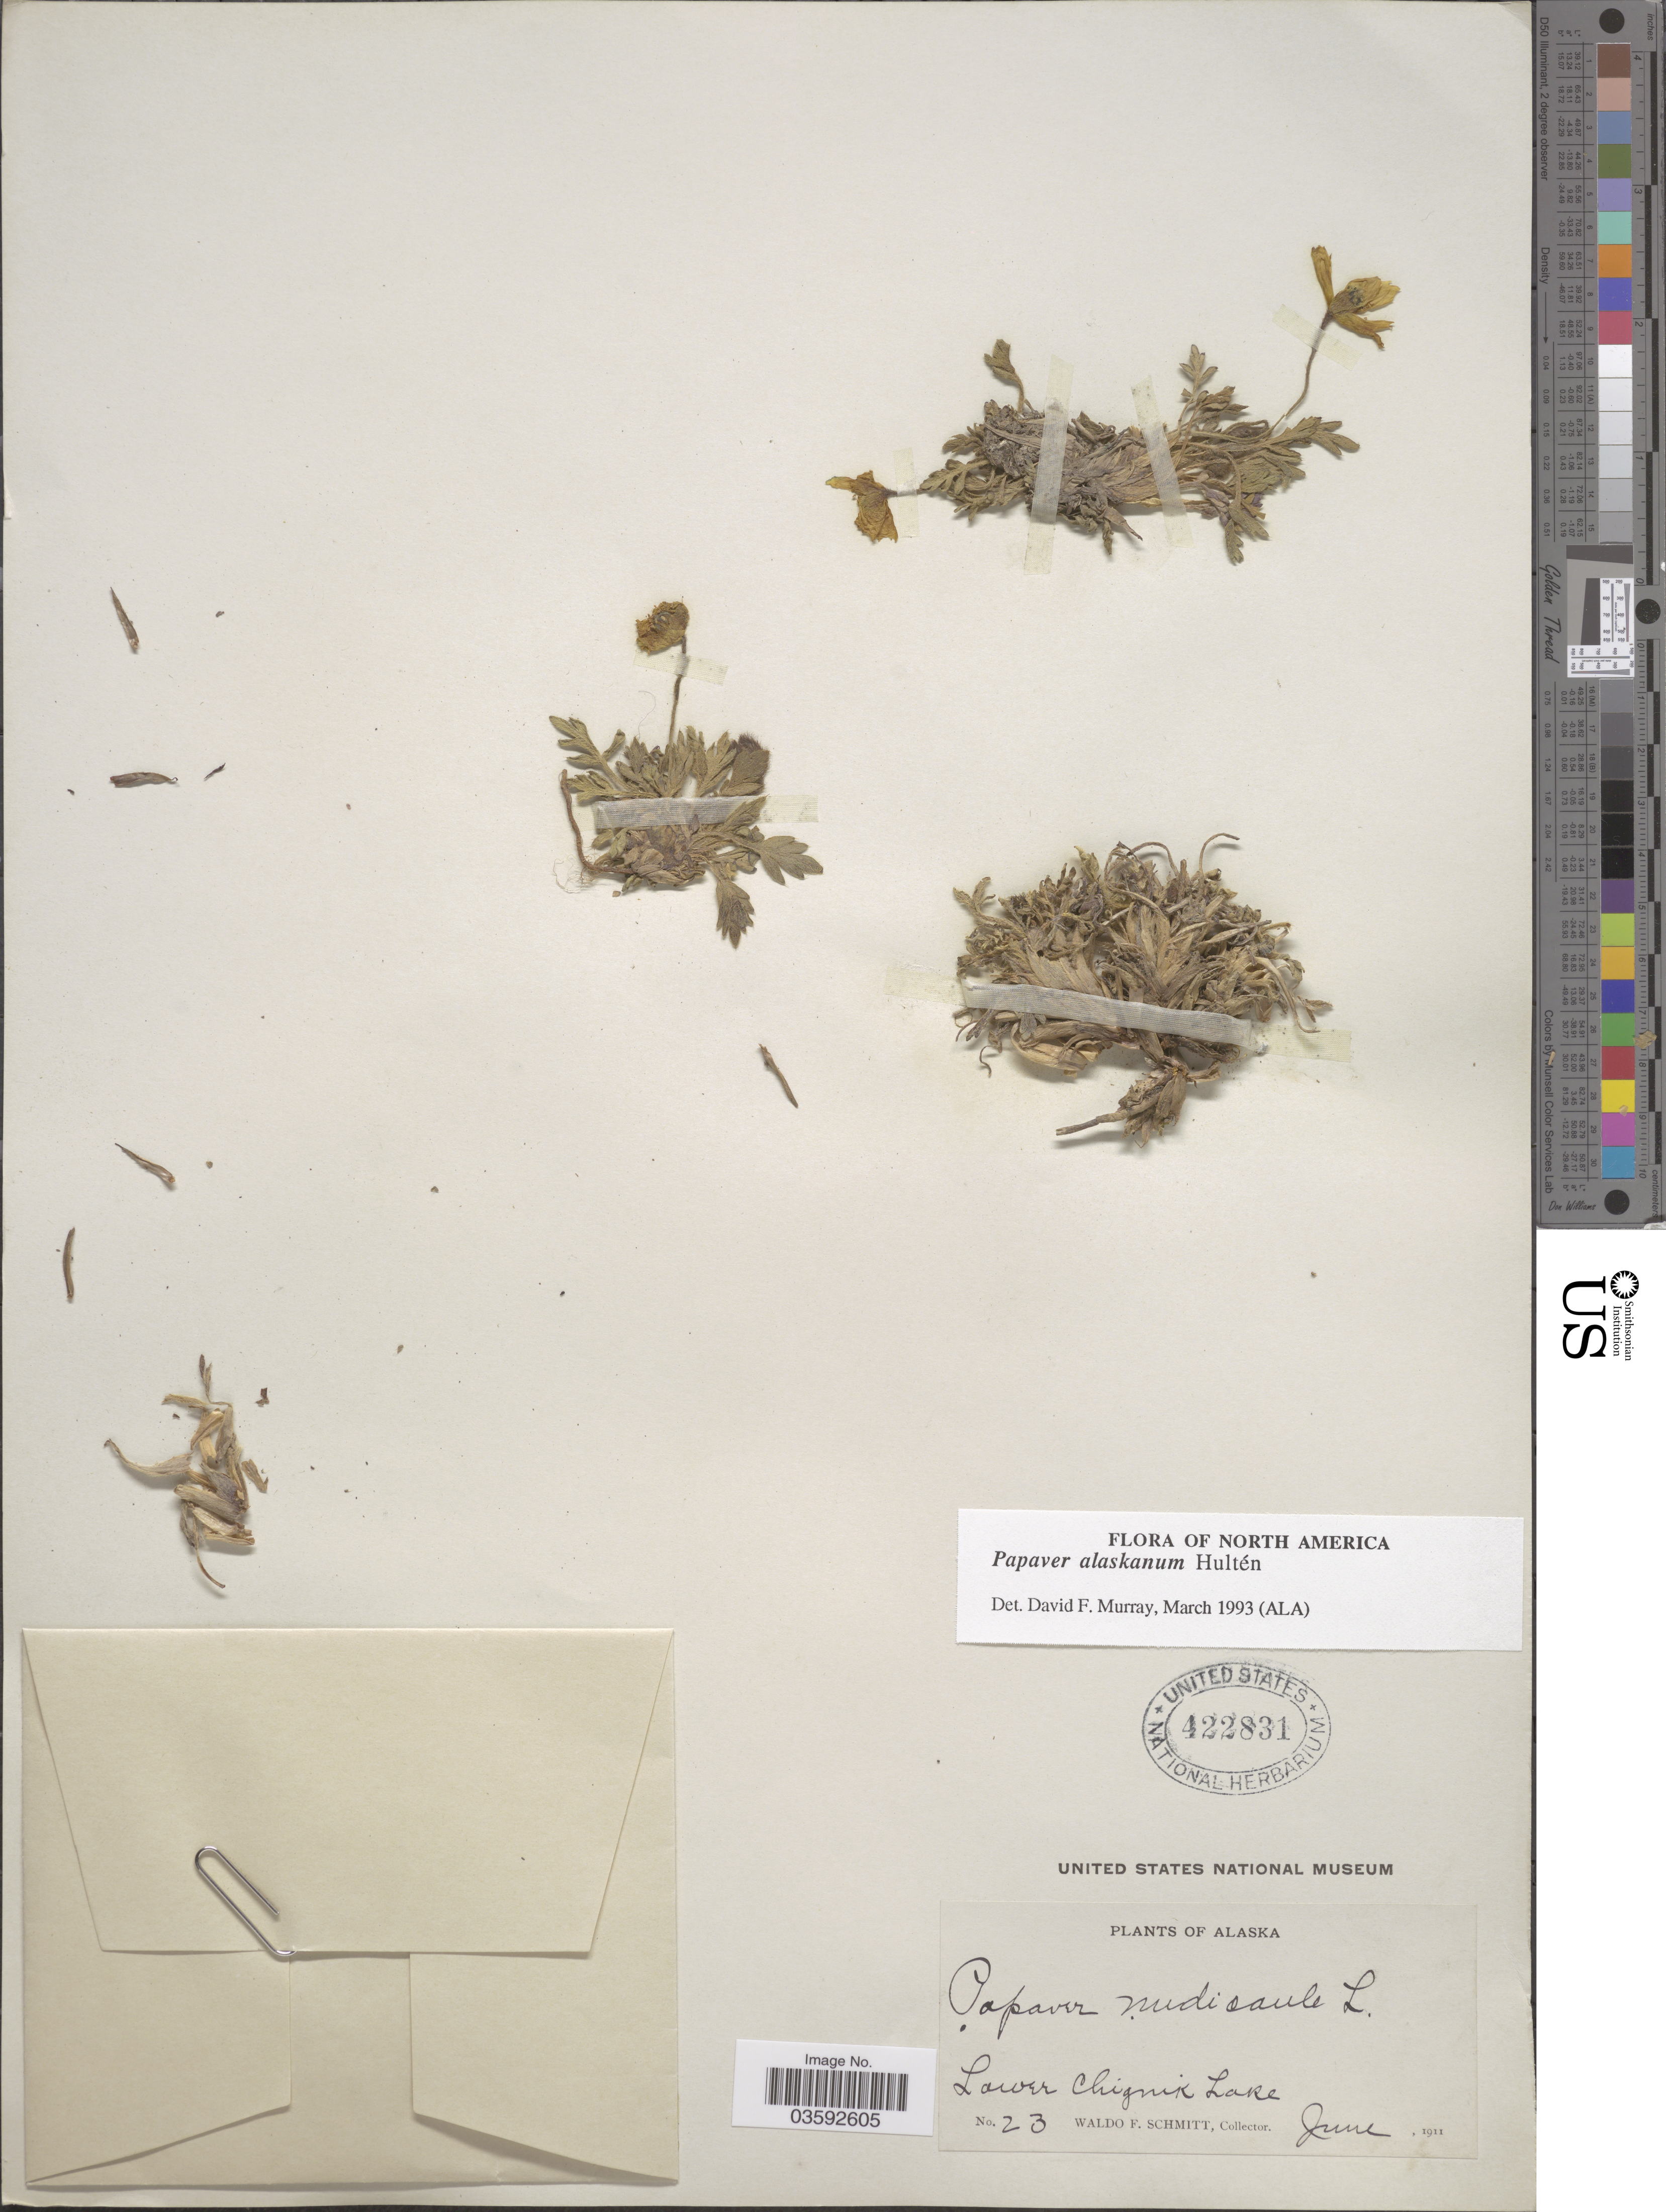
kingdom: Plantae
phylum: Tracheophyta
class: Magnoliopsida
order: Ranunculales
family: Papaveraceae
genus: Papaver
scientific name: Papaver alaskanum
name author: Hultén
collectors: W. F. Schmitt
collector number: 23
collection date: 1911-06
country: United States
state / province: Alaska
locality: Lower Chignik Lake.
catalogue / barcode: US 422831